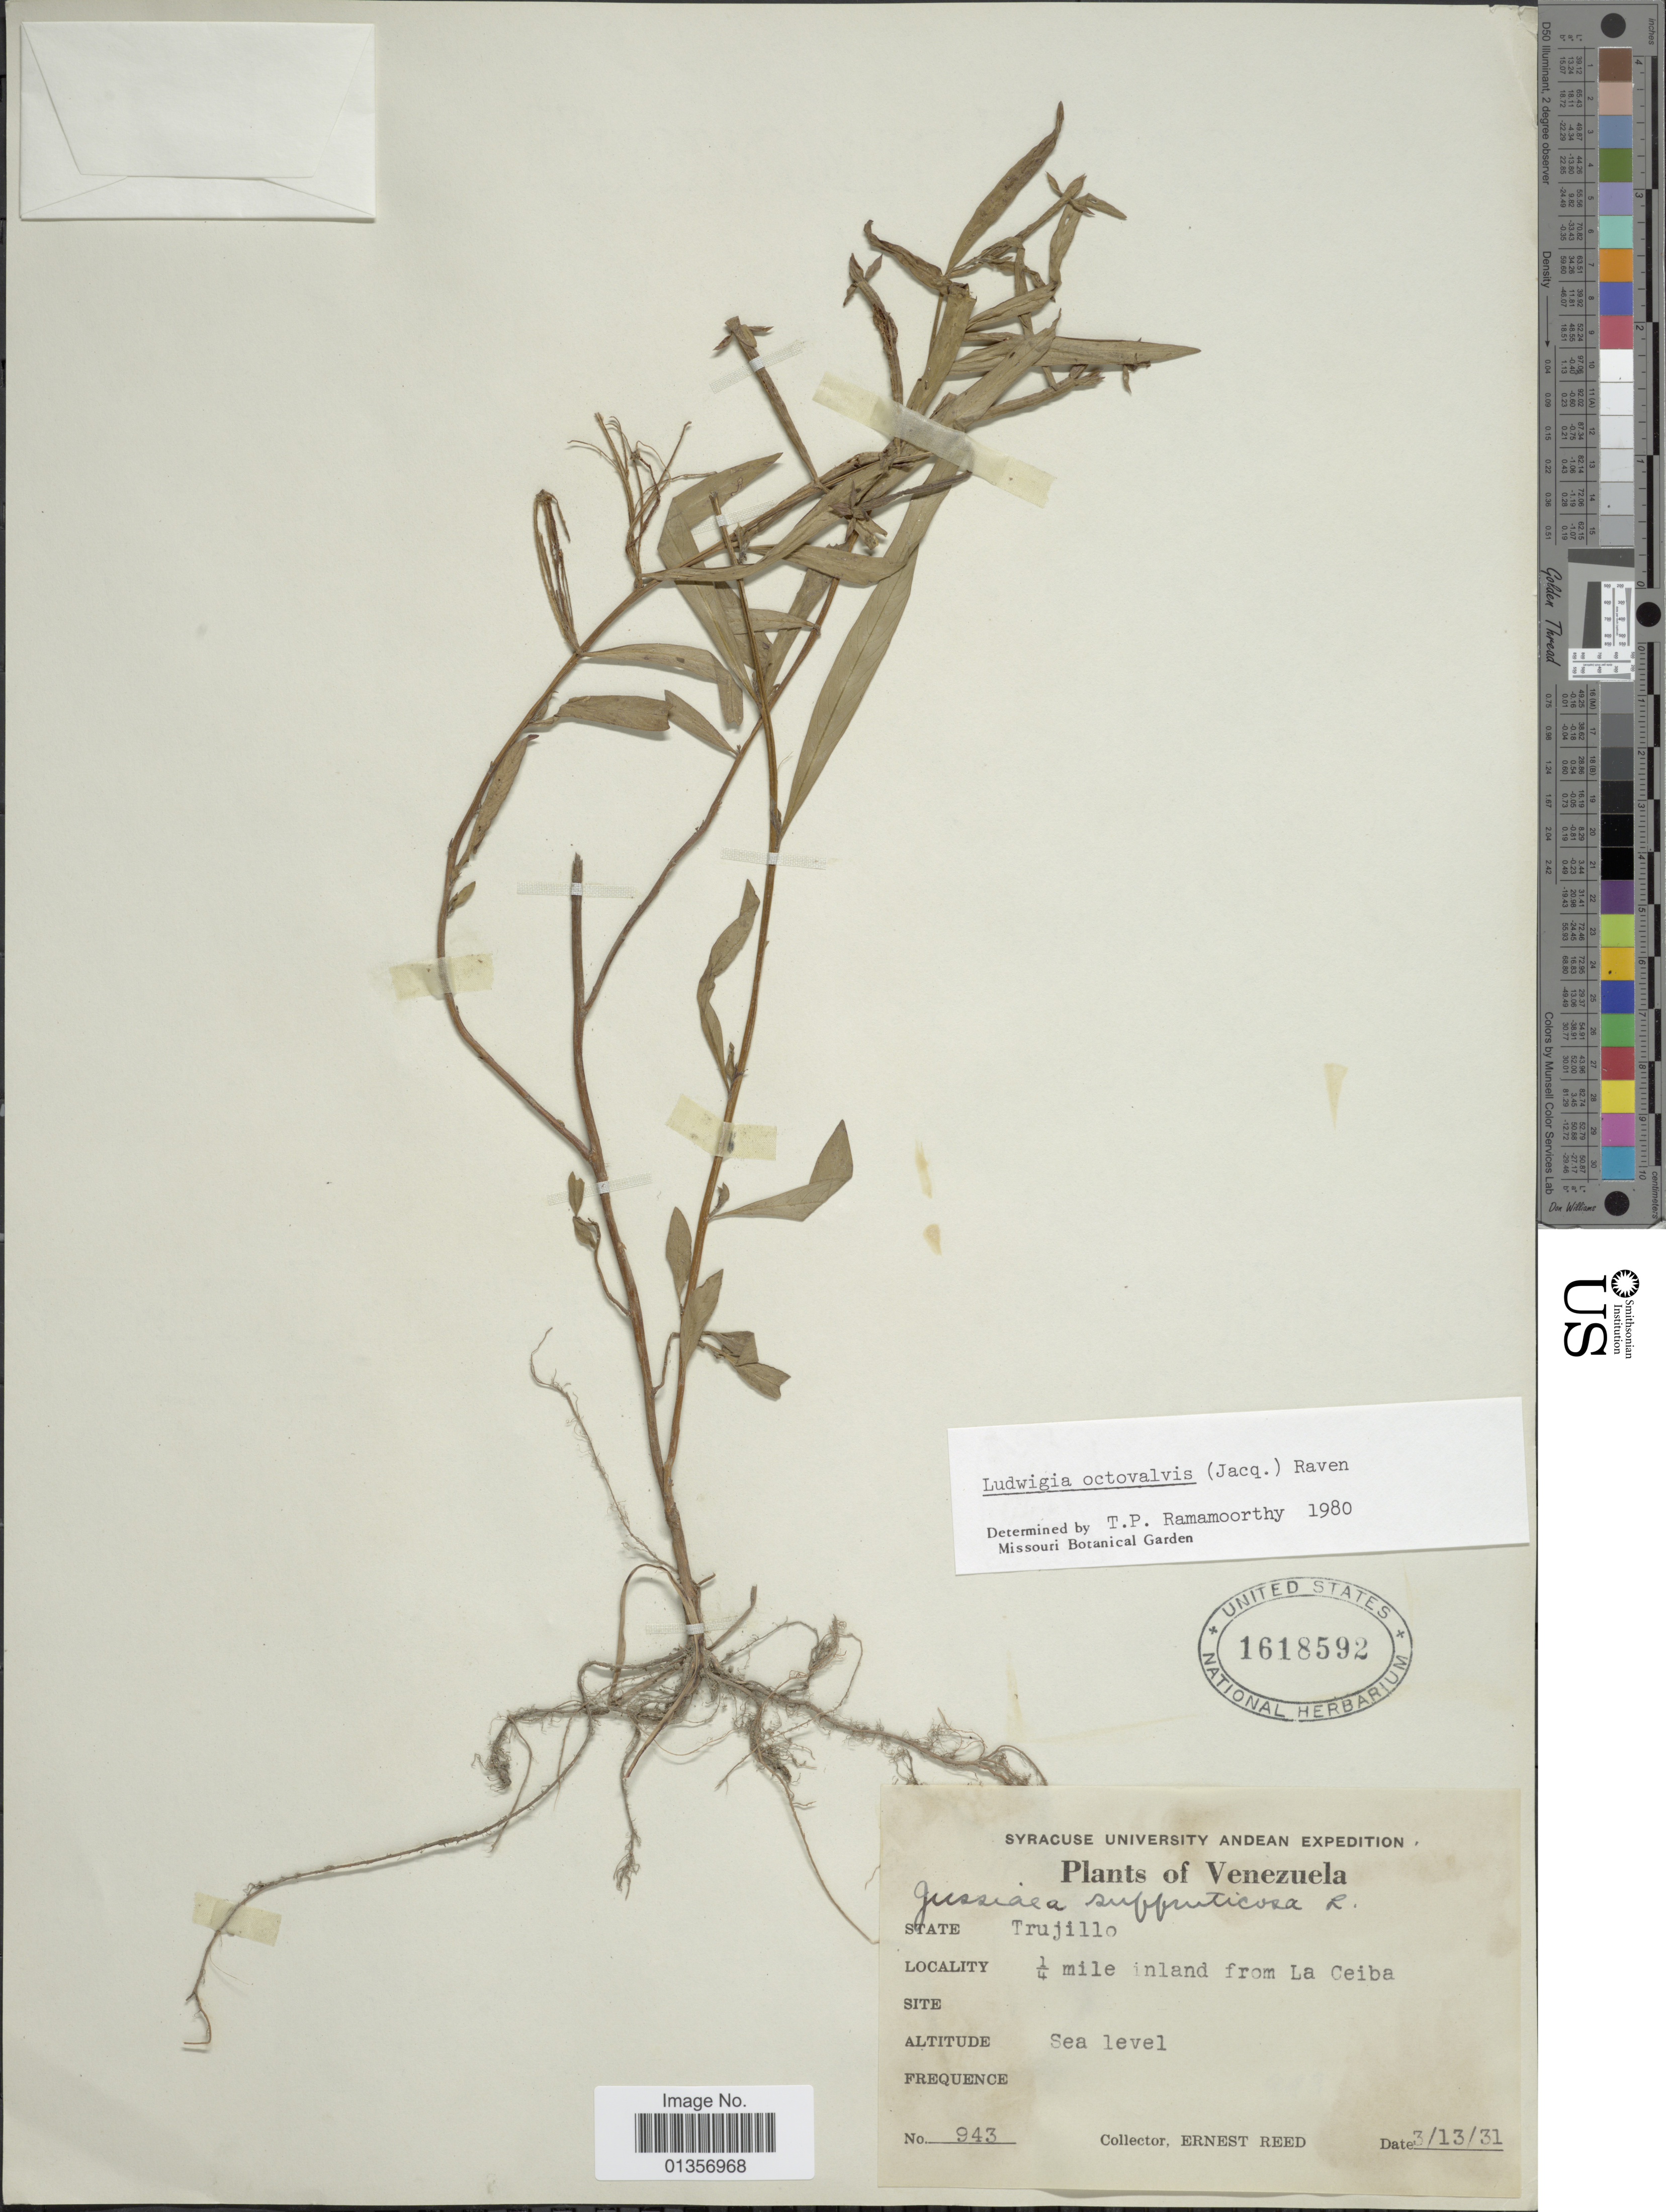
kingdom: Plantae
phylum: Tracheophyta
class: Magnoliopsida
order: Myrtales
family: Onagraceae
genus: Ludwigia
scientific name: Ludwigia octovalvis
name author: (Jacq.) P.H. Raven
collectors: E. Reed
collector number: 943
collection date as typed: Transcribed d/m/y: 13/3/31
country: Venezuela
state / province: Trujillo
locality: ¼ mile inland from La Ceiba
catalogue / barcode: US 1618592